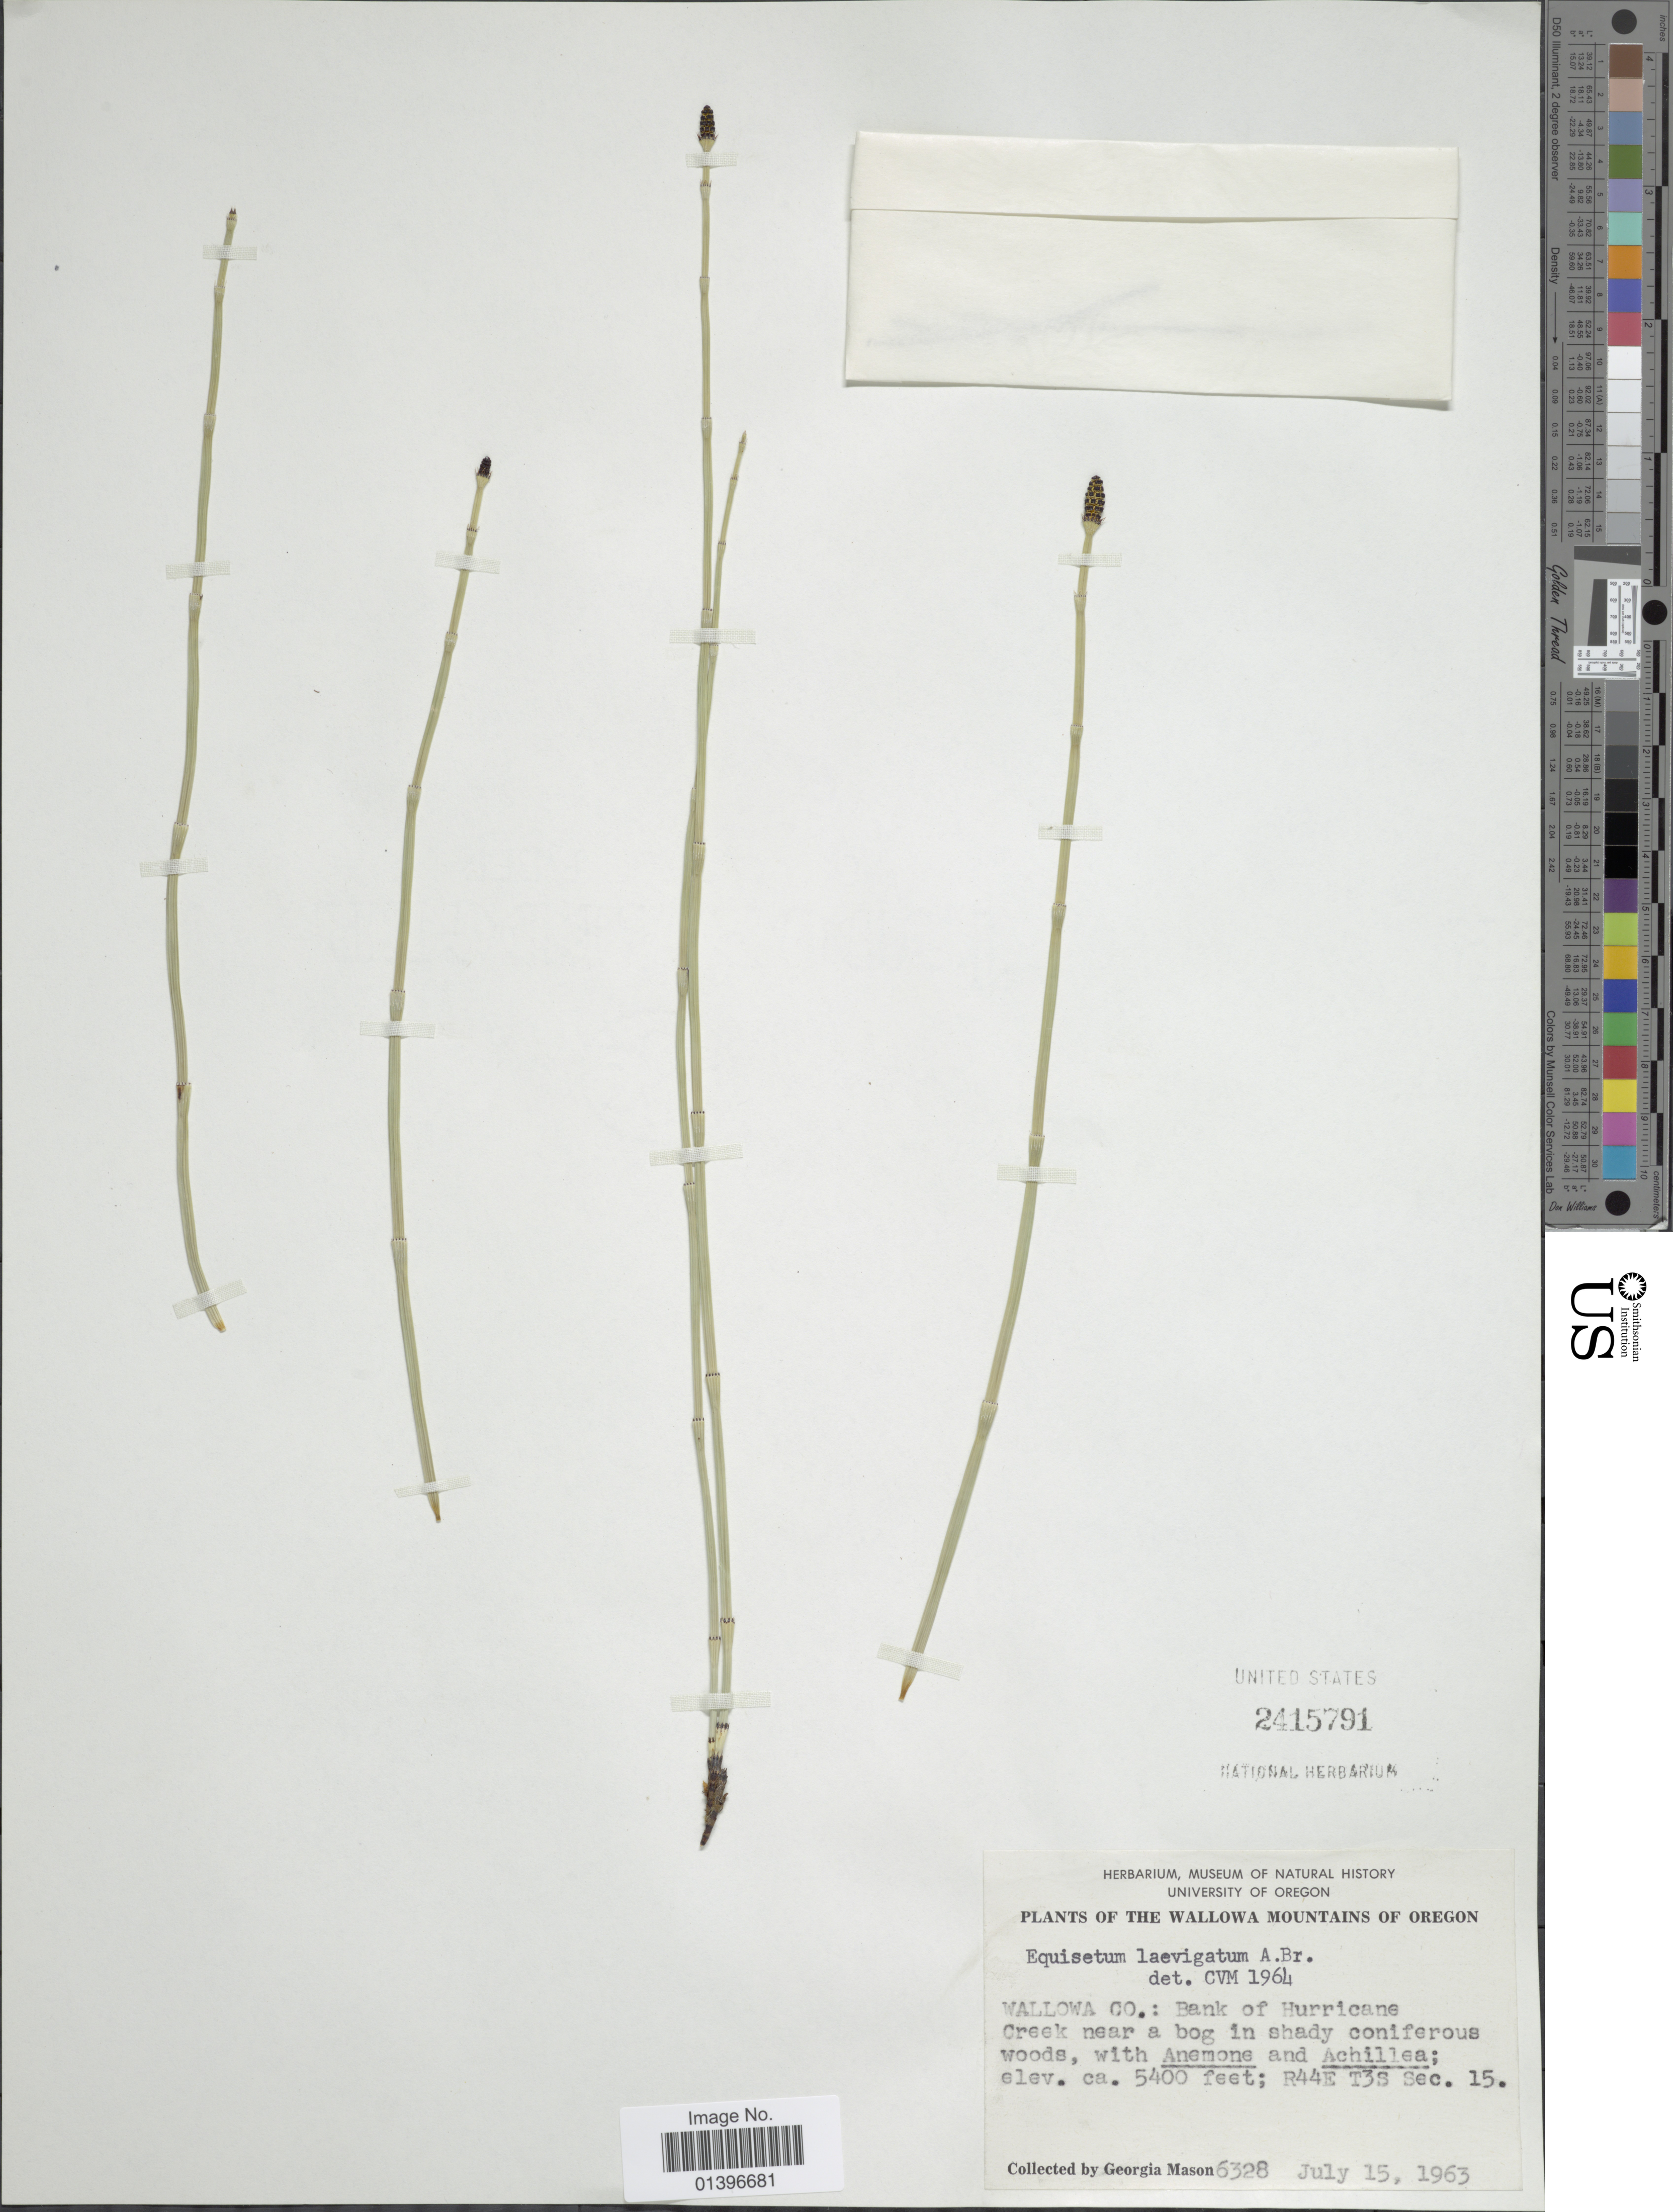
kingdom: Plantae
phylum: Tracheophyta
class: Polypodiopsida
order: Equisetales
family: Equisetaceae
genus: Equisetum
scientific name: Equisetum laevigatum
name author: A. Braun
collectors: G. Mason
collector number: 6328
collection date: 1963-07-15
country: United States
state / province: Oregon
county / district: Wallowa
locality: Wallowa Mountains of Oregon. Wallowa Co.: Bank of Hurricane Creek near a bog in shady coniferous woods; R44E T3S Sec. 15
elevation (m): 1646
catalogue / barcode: US 2415791